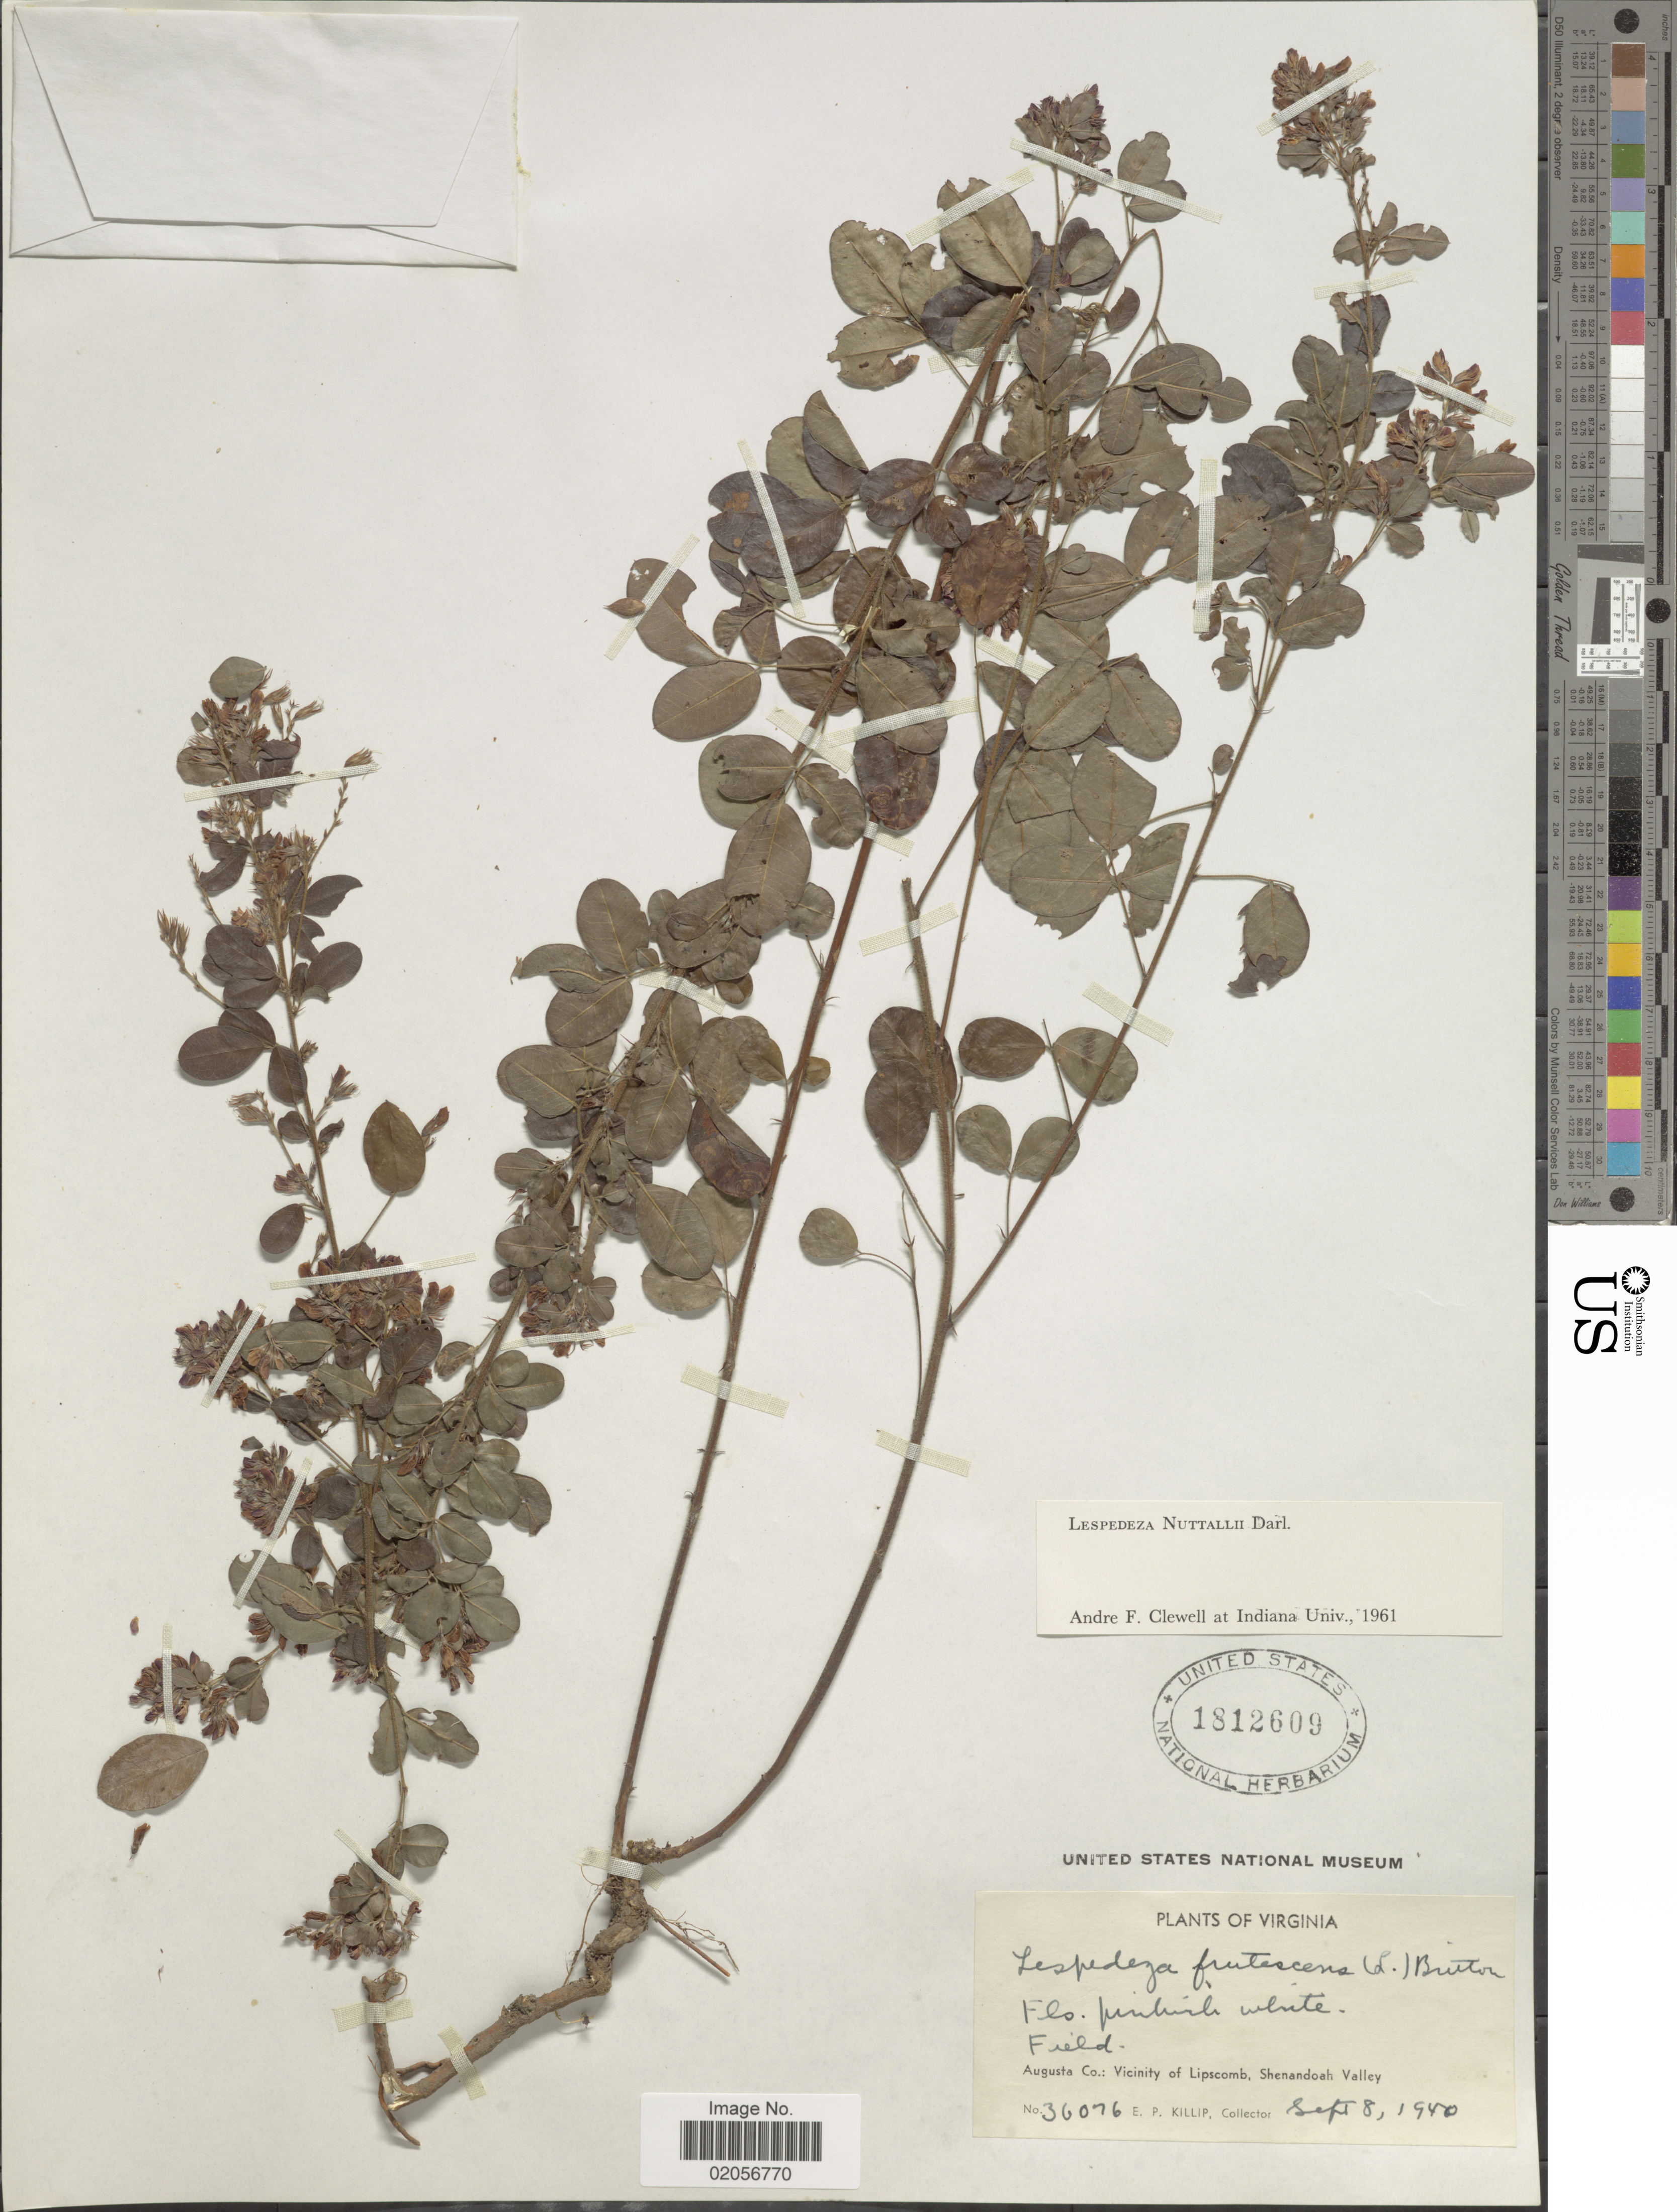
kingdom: Plantae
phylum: Tracheophyta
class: Magnoliopsida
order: Fabales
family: Fabaceae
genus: Lespedeza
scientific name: Lespedeza nuttallii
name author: Darl.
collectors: E. P. Killip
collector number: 36076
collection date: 1940-09-08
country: United States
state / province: Virginia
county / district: Augusta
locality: Field, Augusta Co: Vicinity of Lipscomb, Shenandoah Valley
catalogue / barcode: US 1812609